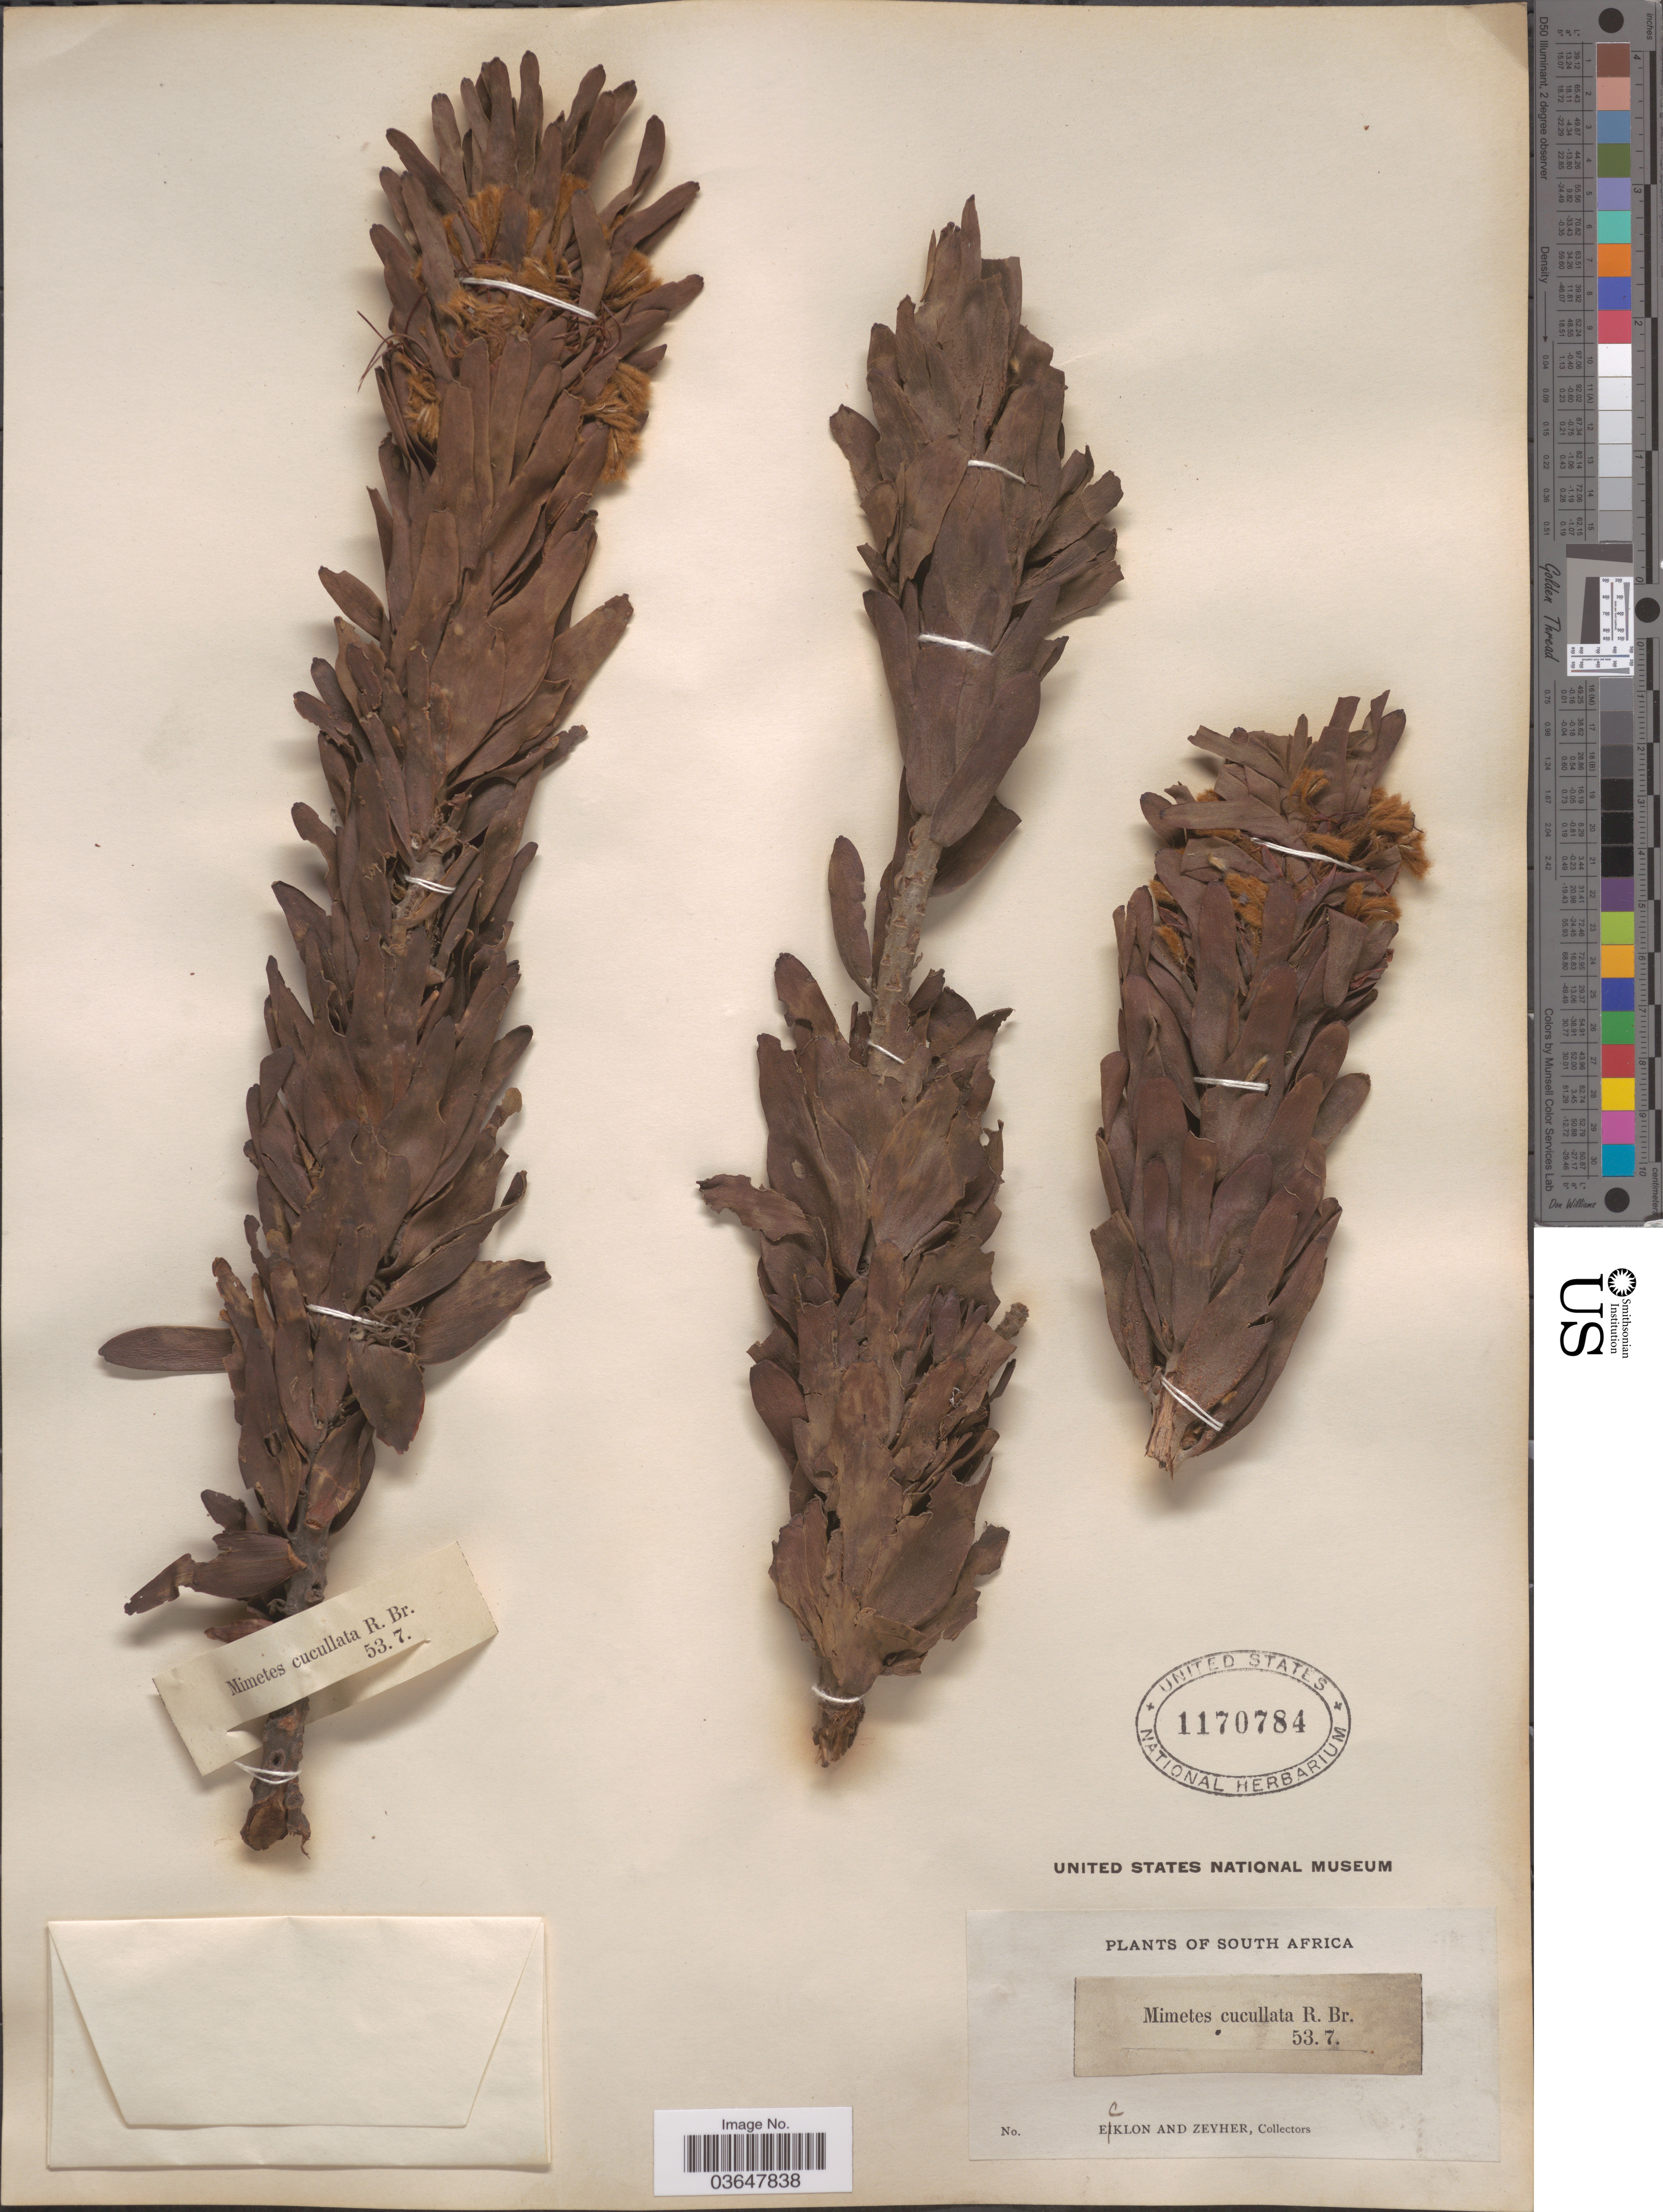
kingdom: Plantae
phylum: Tracheophyta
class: Magnoliopsida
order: Proteales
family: Proteaceae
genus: Mimetes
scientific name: Mimetes cucullata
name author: R. Br.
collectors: -. Ecklon & -. Zeyher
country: South Africa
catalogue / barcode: US 1170784